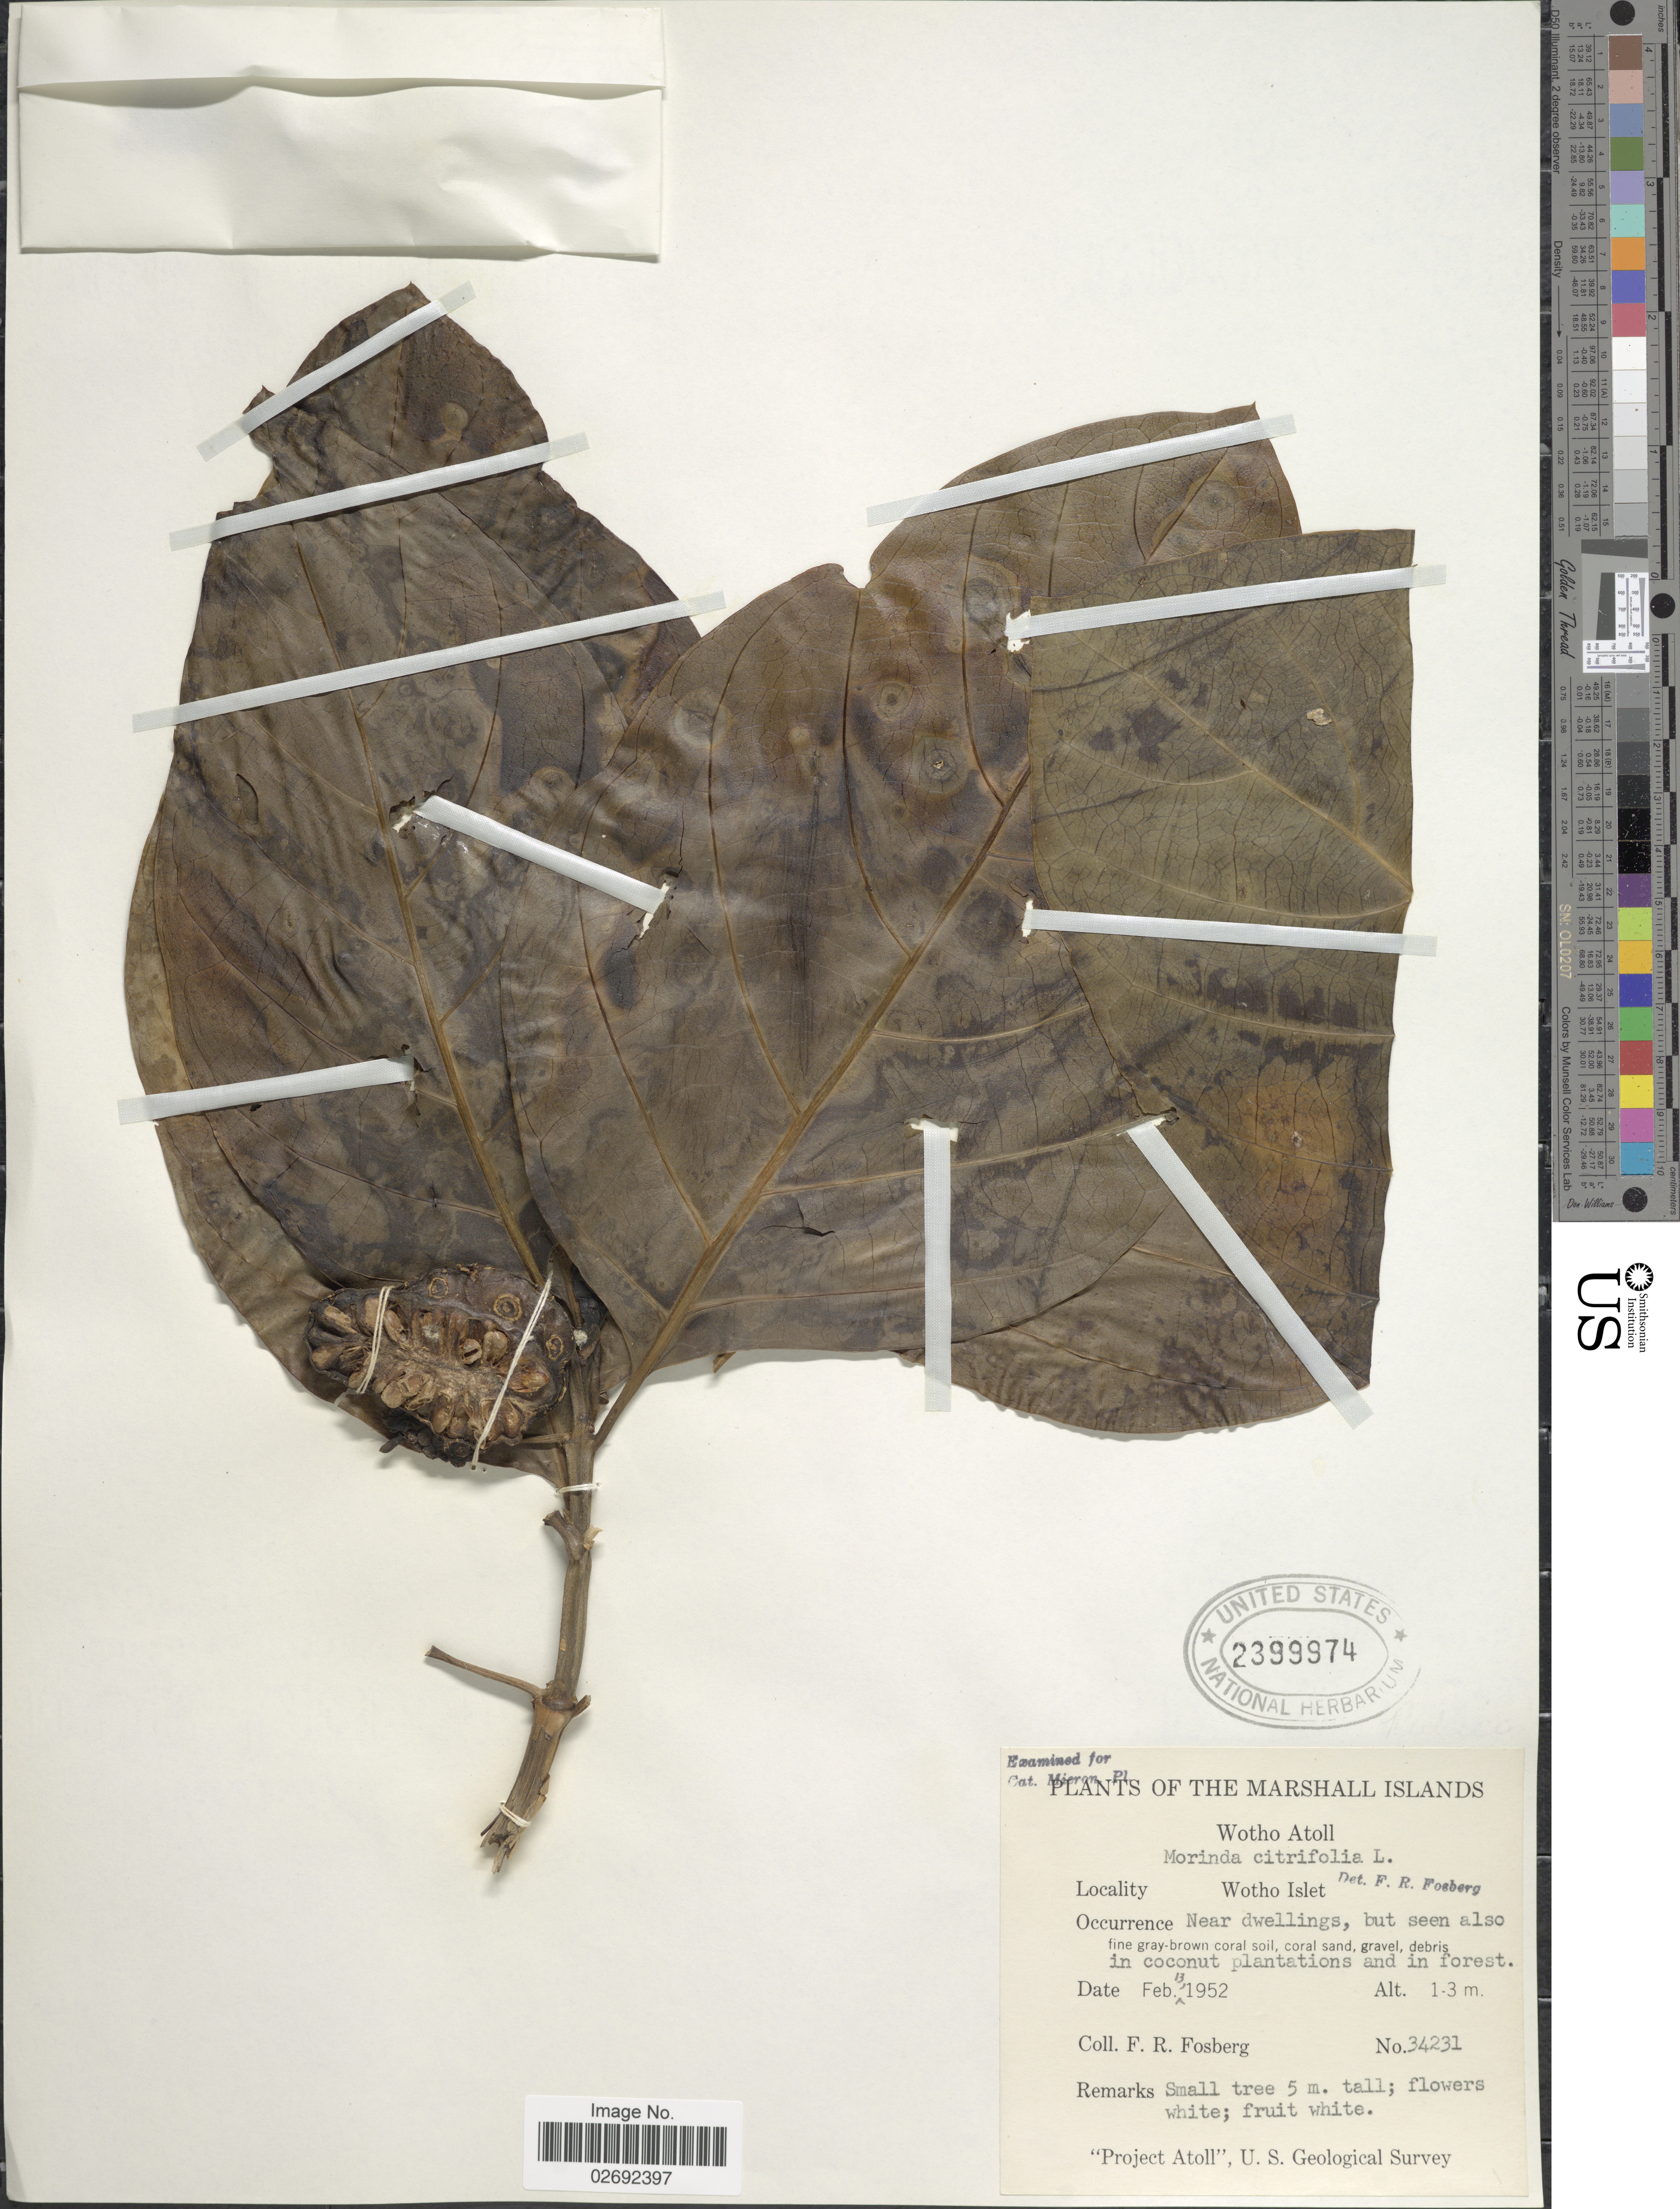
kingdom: Plantae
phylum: Tracheophyta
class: Magnoliopsida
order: Gentianales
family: Rubiaceae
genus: Morinda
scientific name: Morinda citrifolia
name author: L.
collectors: F. R. Fosberg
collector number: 34231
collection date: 1952-02-13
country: Marshall Islands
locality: Wotho Atoll, Wotho Islet, near dwellings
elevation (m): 1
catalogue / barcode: US 2399974